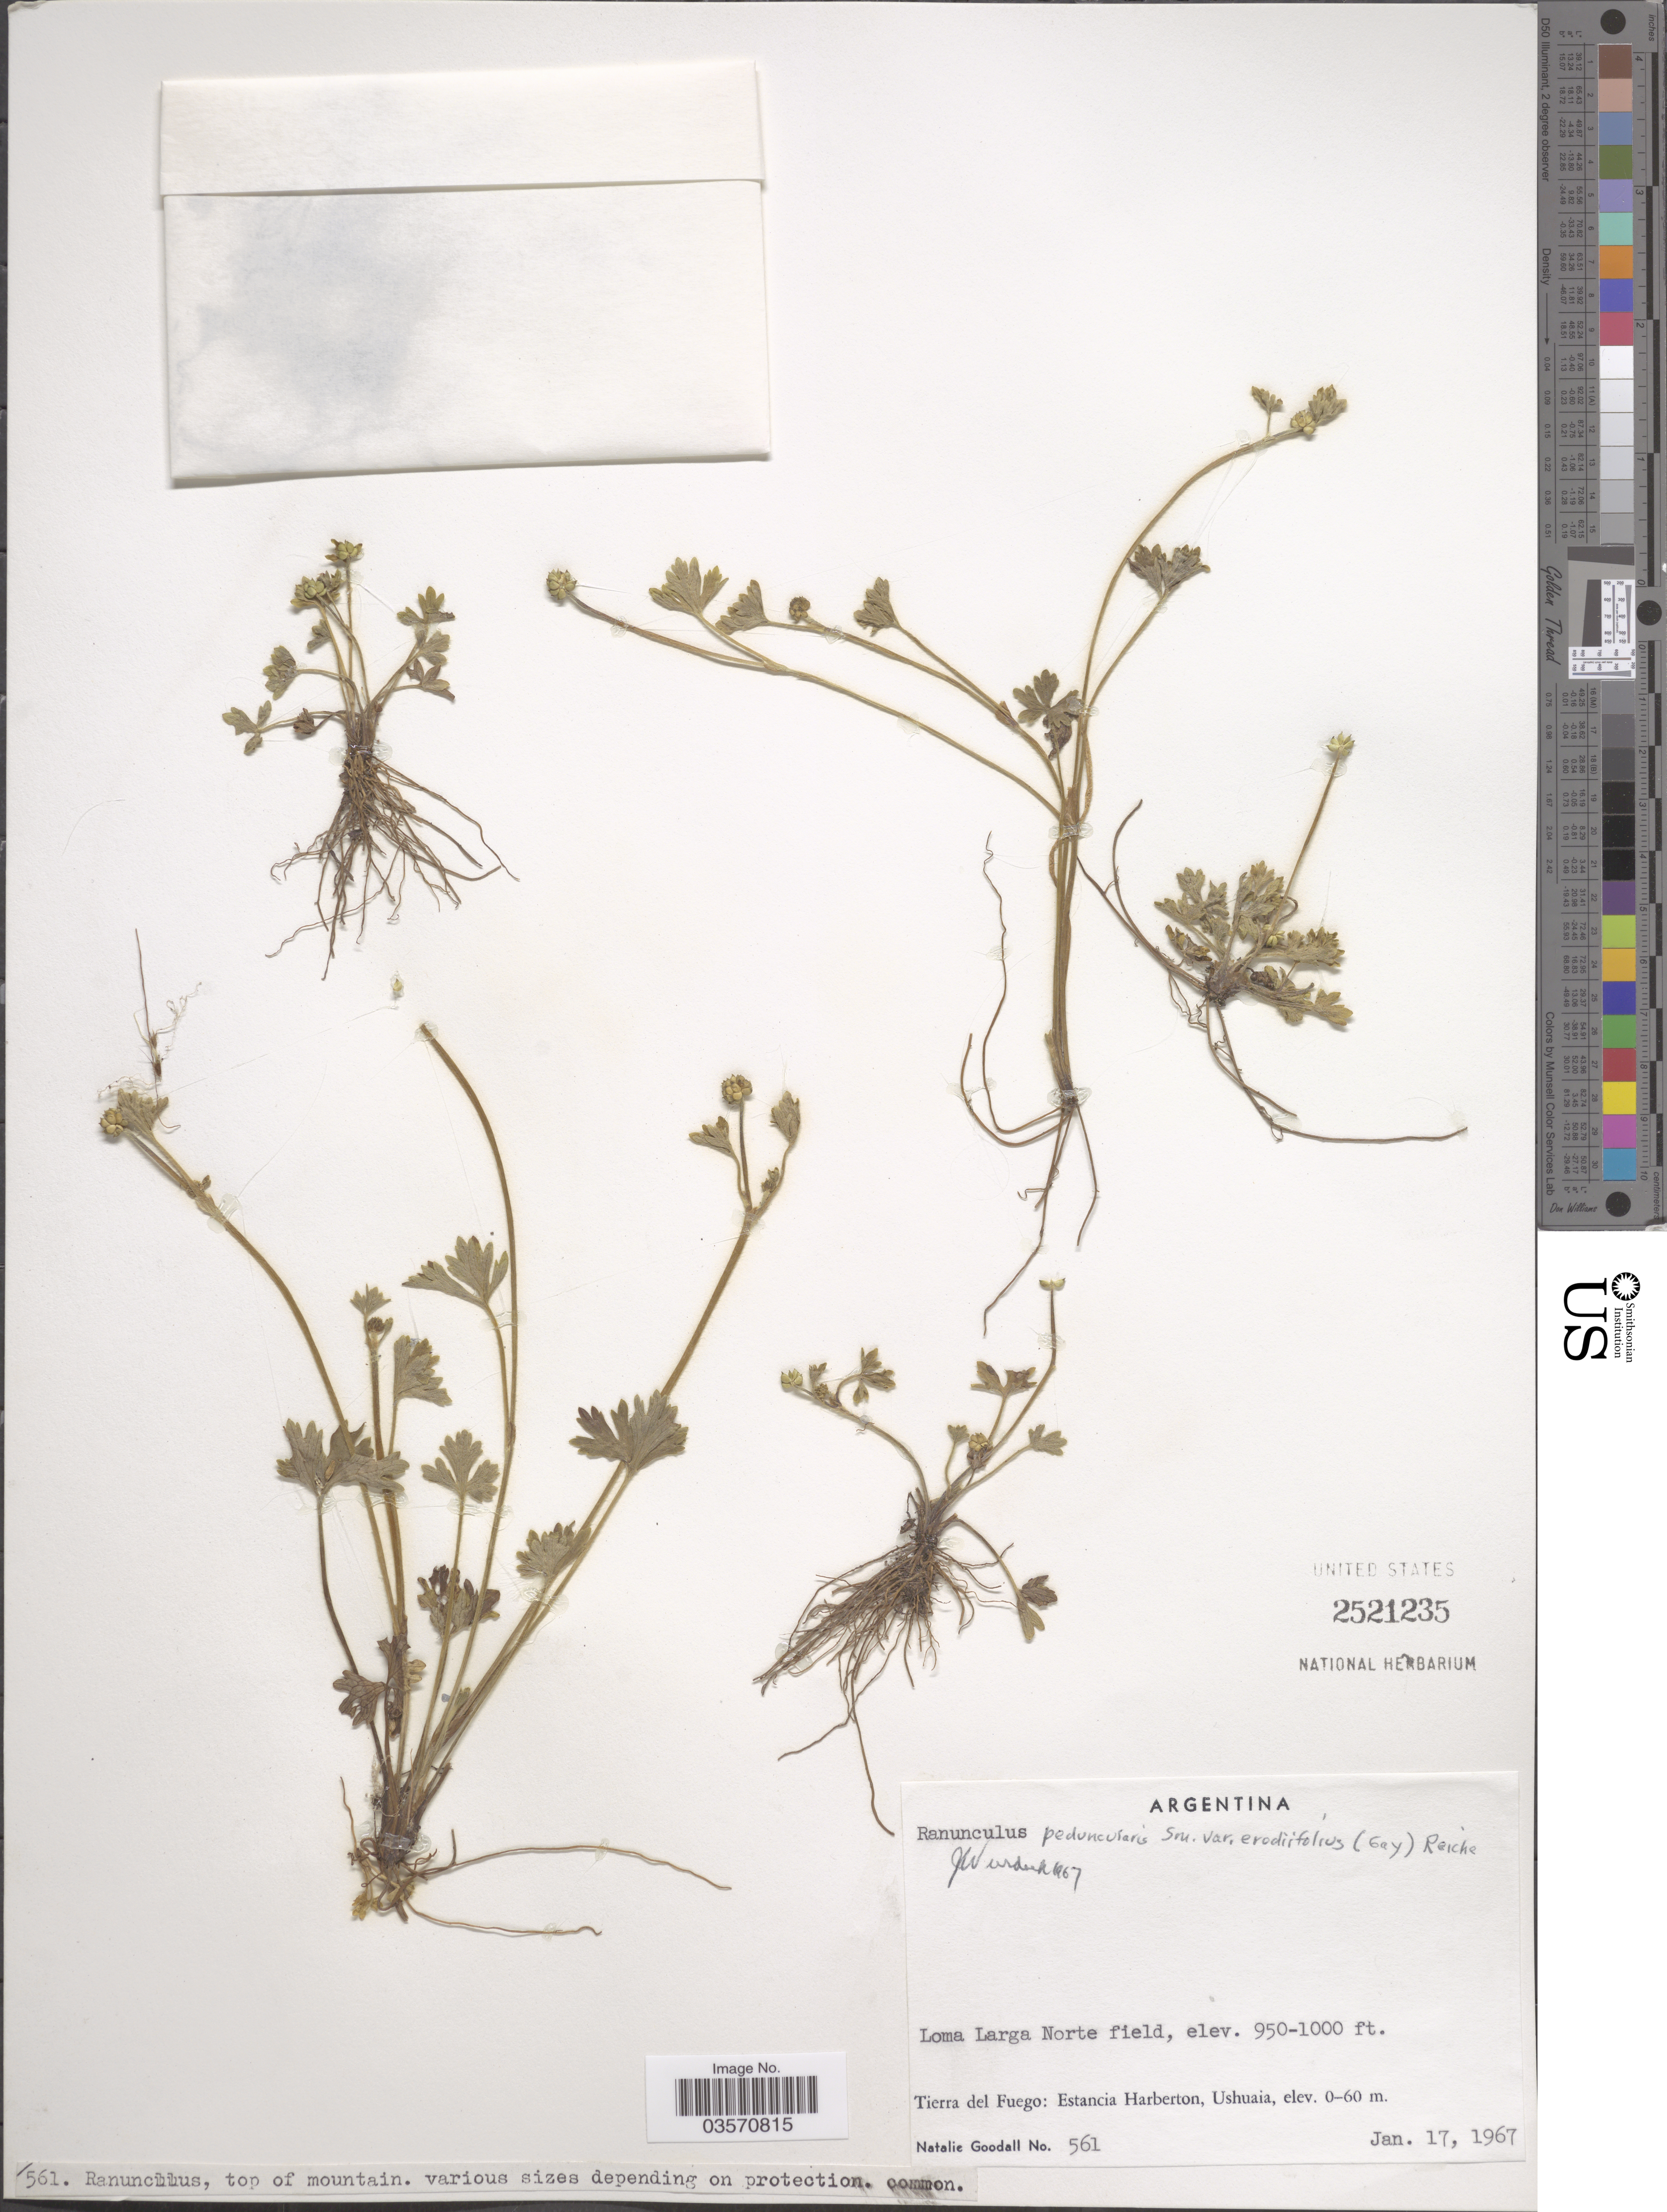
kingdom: Plantae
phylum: Tracheophyta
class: Magnoliopsida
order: Ranunculales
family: Ranunculaceae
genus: Ranunculus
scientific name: Ranunculus peduncularis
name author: Sm.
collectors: N. Goodall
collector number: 561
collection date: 1967-01-17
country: Argentina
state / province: Tierra del Fuego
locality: Loma Larga Norte field. Estancia Harberton, Ushuaia.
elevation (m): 290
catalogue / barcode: US 2521235